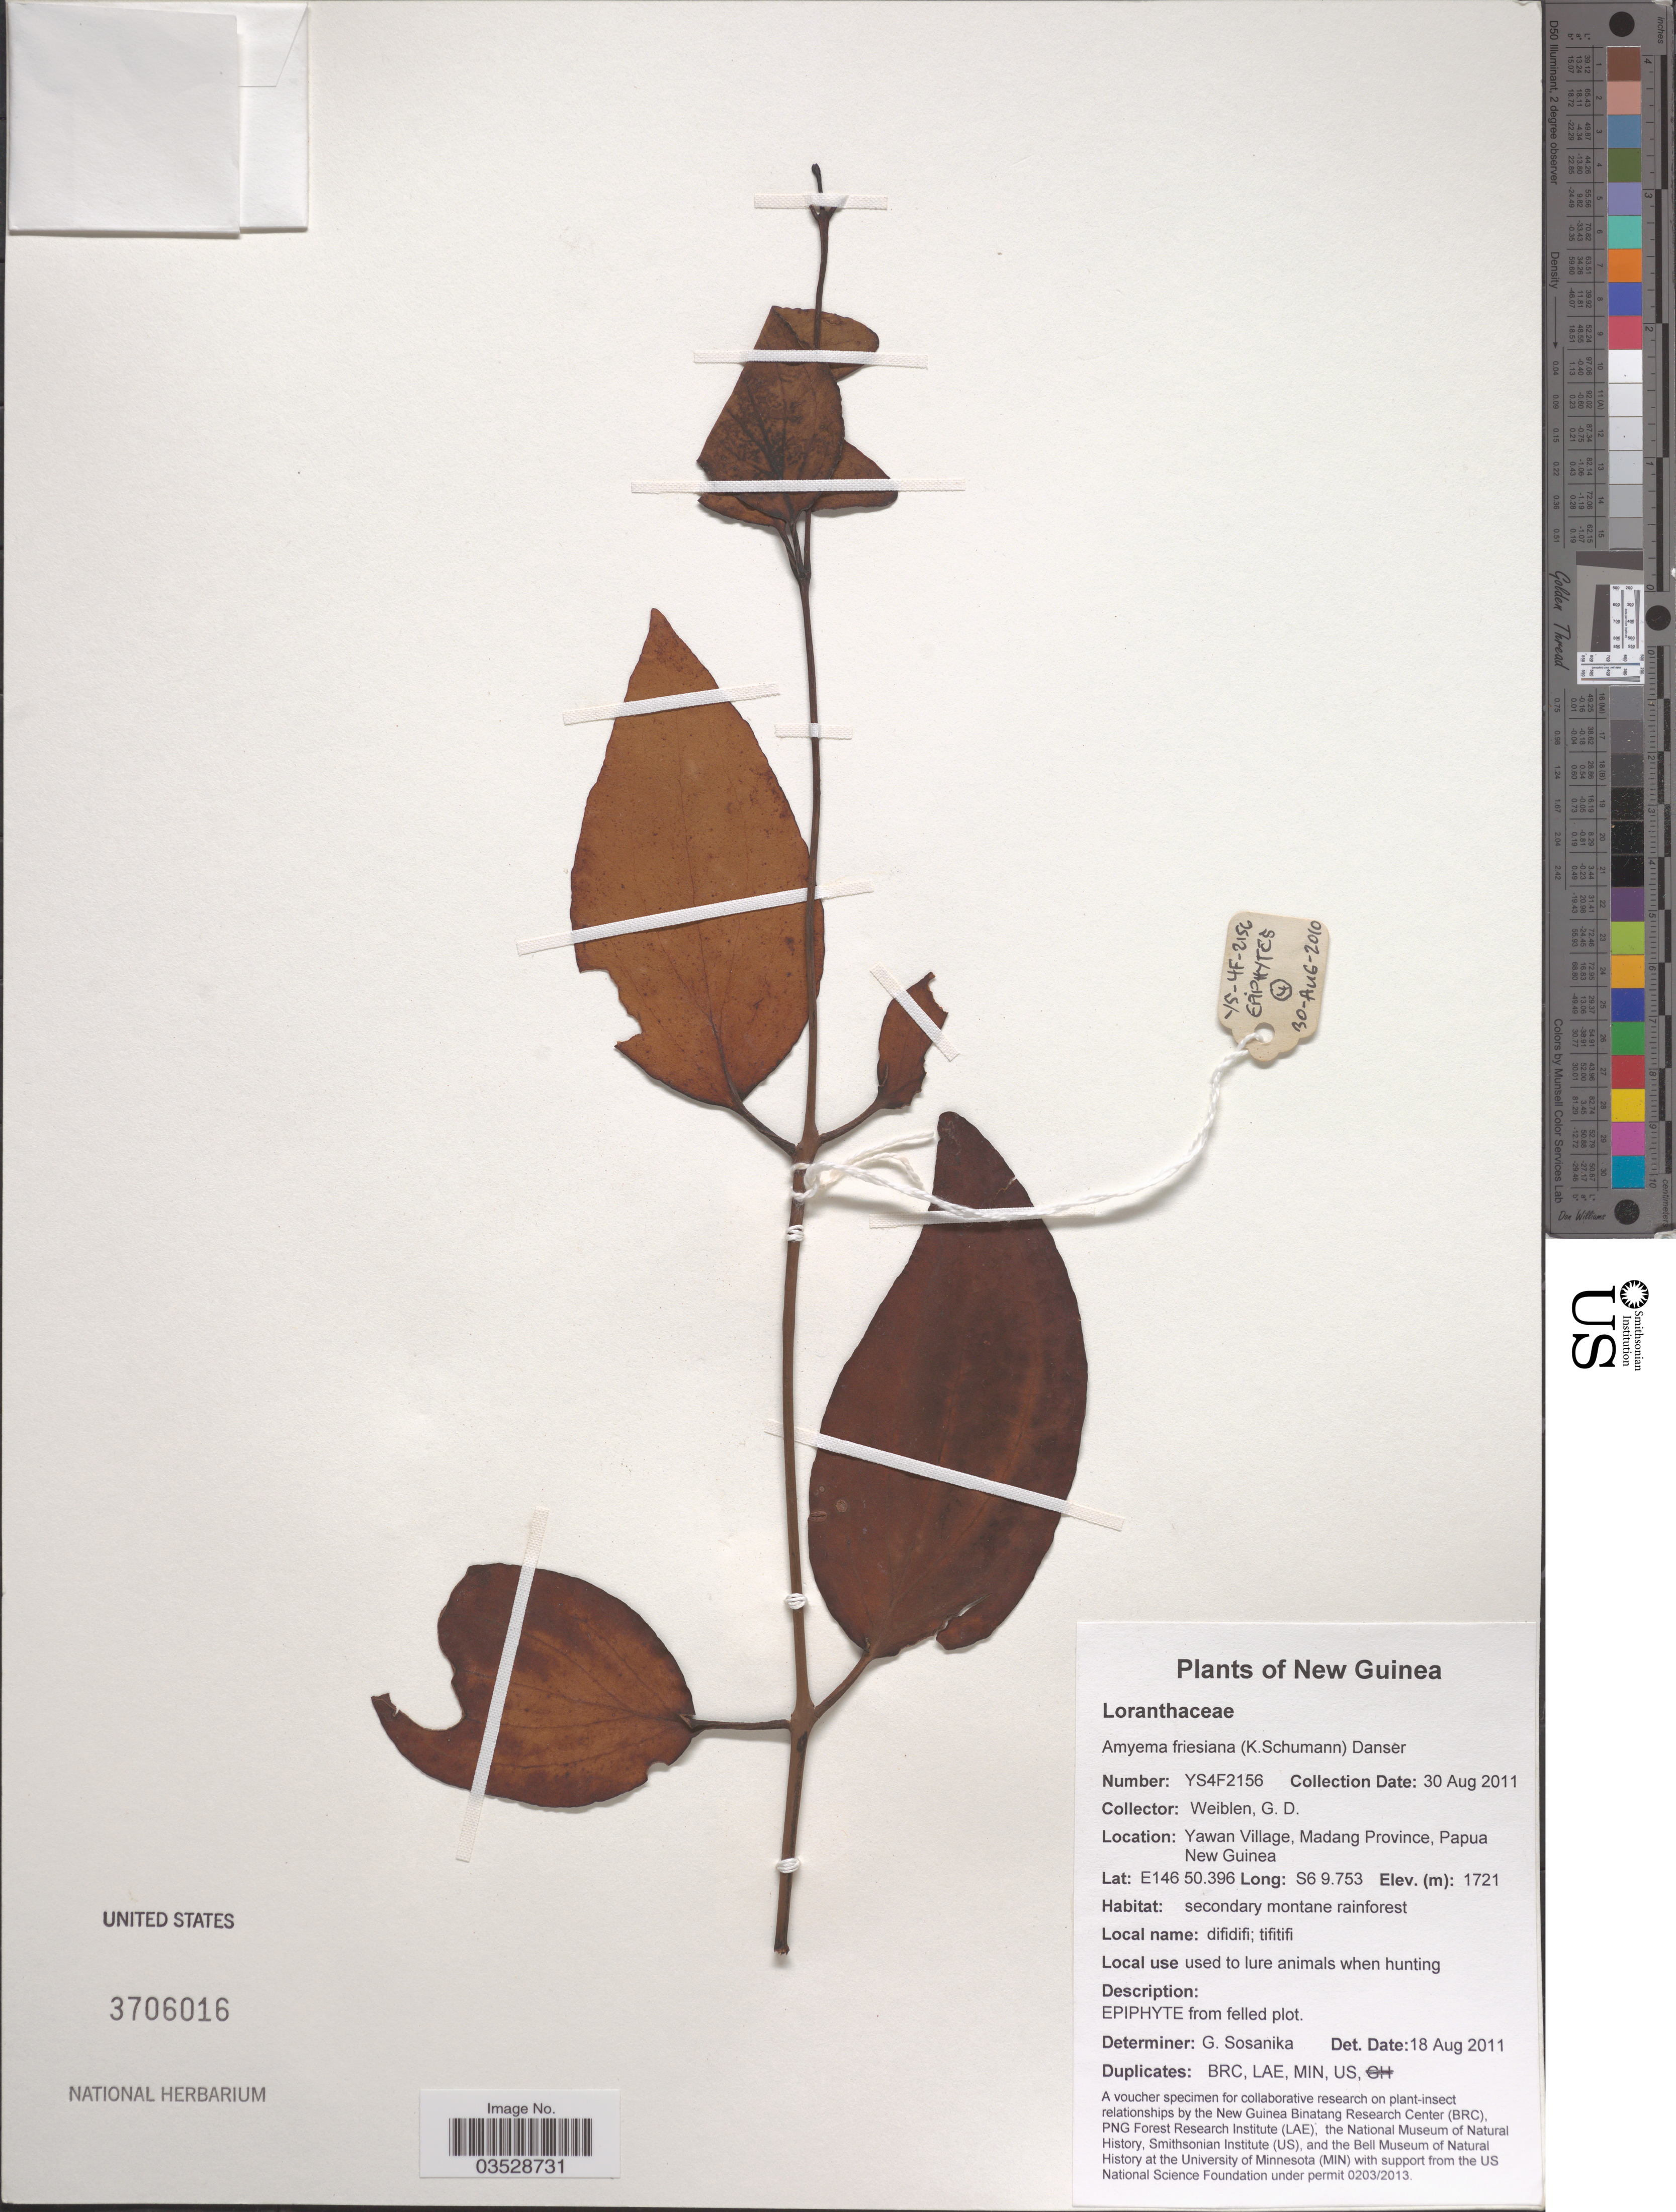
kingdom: Plantae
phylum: Tracheophyta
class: Magnoliopsida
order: Santalales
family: Loranthaceae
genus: Amyema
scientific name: Amyema friesiana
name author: (K. Schum.) Danser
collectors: G. D. Weiblen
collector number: YS4F2156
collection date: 2011-08-30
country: Papua New Guinea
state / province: Madang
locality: New Guinea. Yawan Village.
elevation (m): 1721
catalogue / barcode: US 3706016